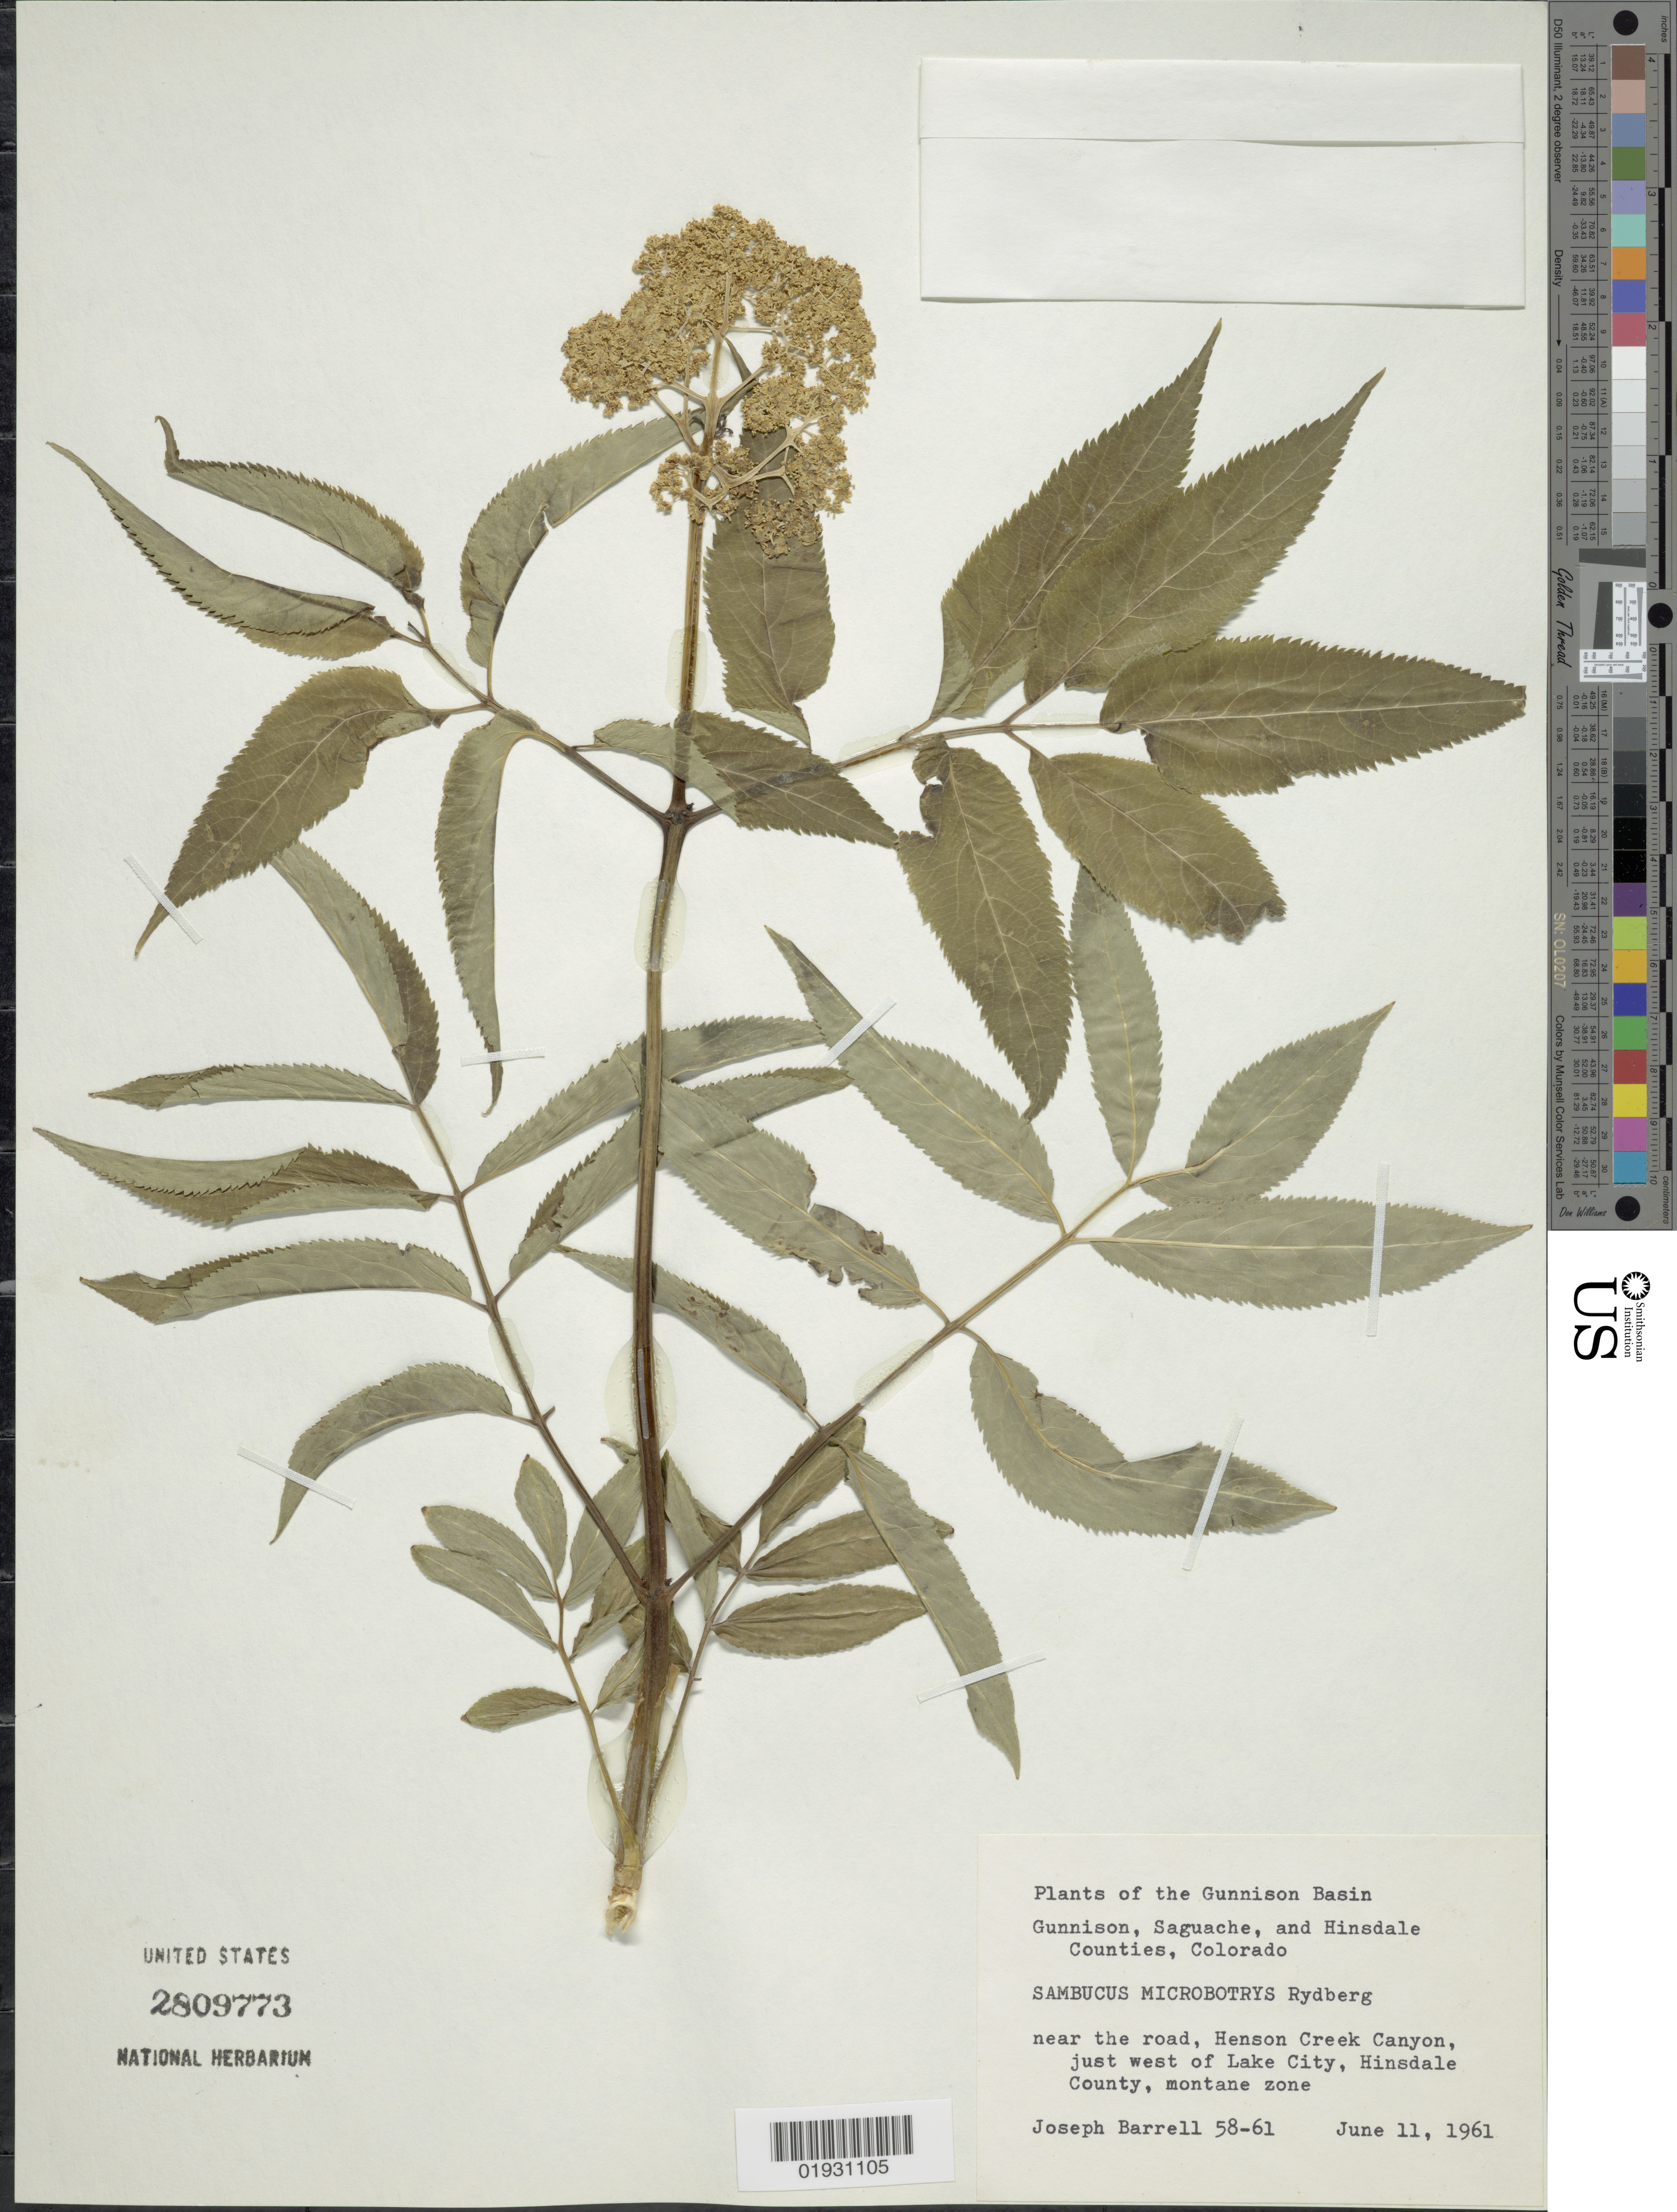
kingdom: Plantae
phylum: Tracheophyta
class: Magnoliopsida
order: Dipsacales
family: Viburnaceae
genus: Sambucus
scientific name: Sambucus microbotrys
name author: Rydb.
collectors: J. Barrell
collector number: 58-61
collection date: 1961-06-11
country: United States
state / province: Colorado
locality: Gunnison Basin. Gunnison, Saguache, and Hinsdale Counties, near the road, Henson Creek Canyon, just west of Lake City, Hinsdale County, montane zone.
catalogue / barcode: US 2809773